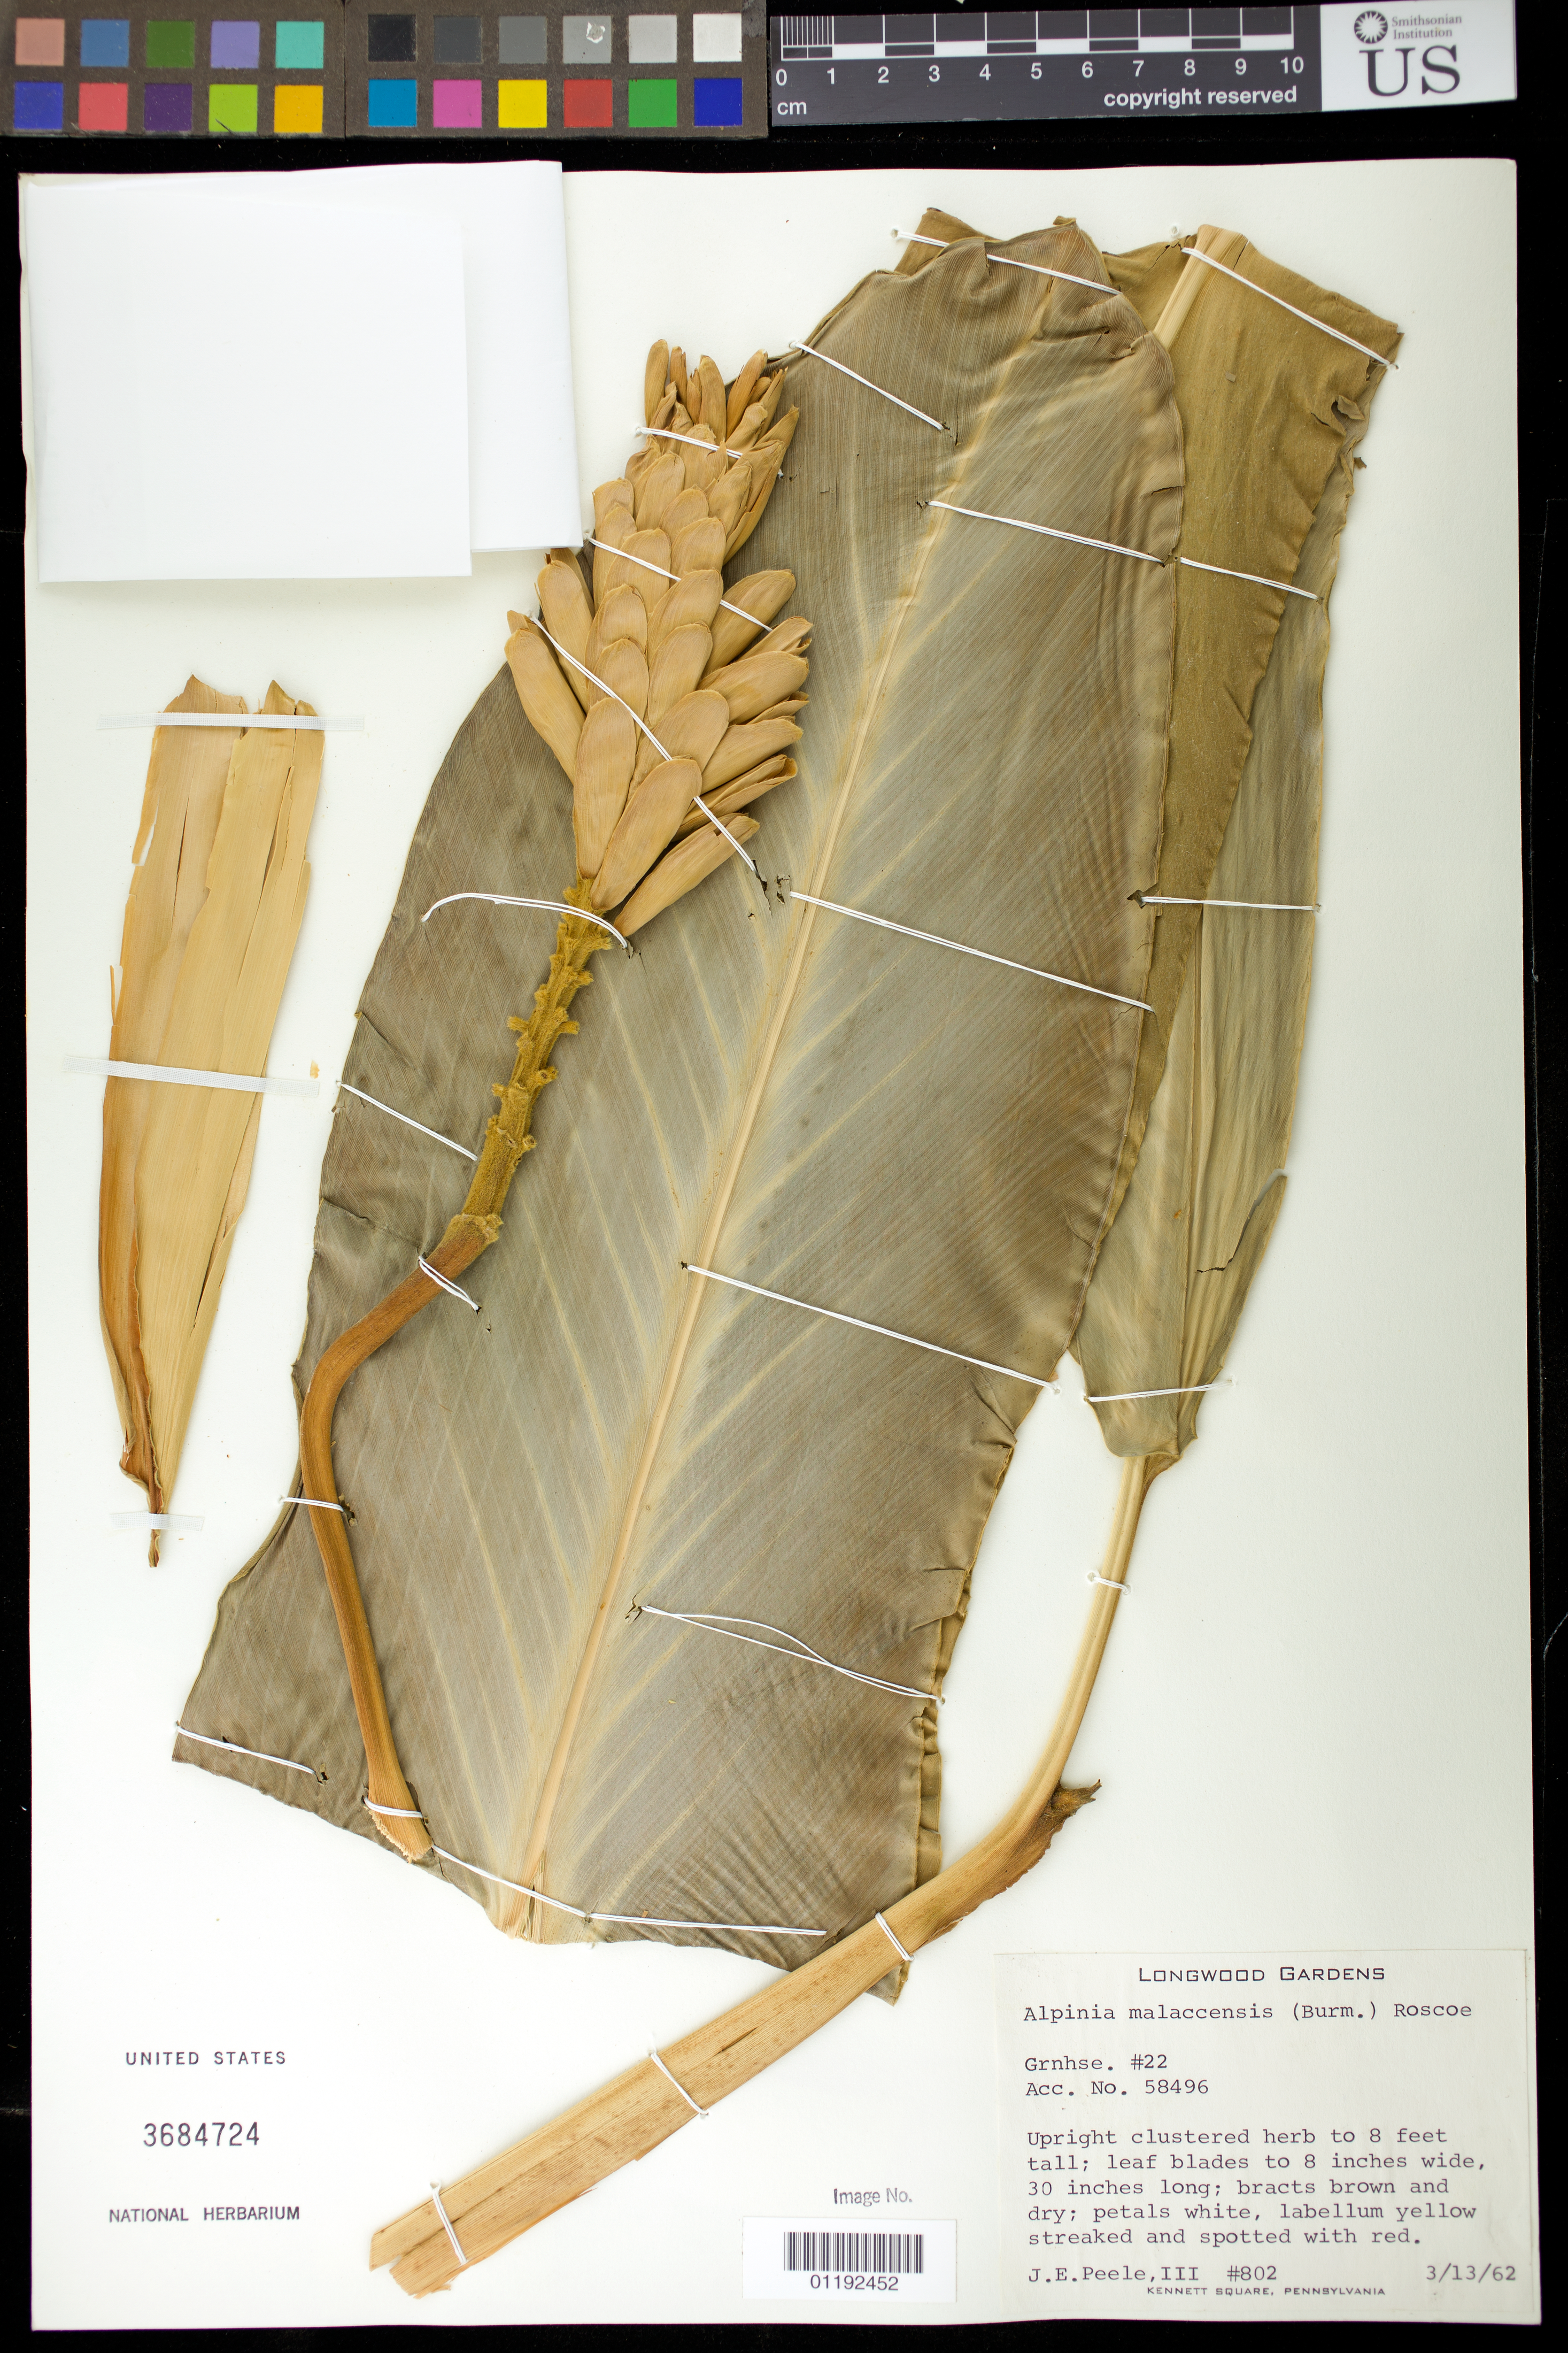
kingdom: Plantae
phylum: Tracheophyta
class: Liliopsida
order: Zingiberales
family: Zingiberaceae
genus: Alpinia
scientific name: Alpinia malaccensis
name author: (Burm. f.) Roscoe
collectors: J. Peele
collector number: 802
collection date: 1962-03-13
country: United States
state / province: Pennsylvania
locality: Longwood Gardens, Grnhse # 22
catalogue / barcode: US 3684724